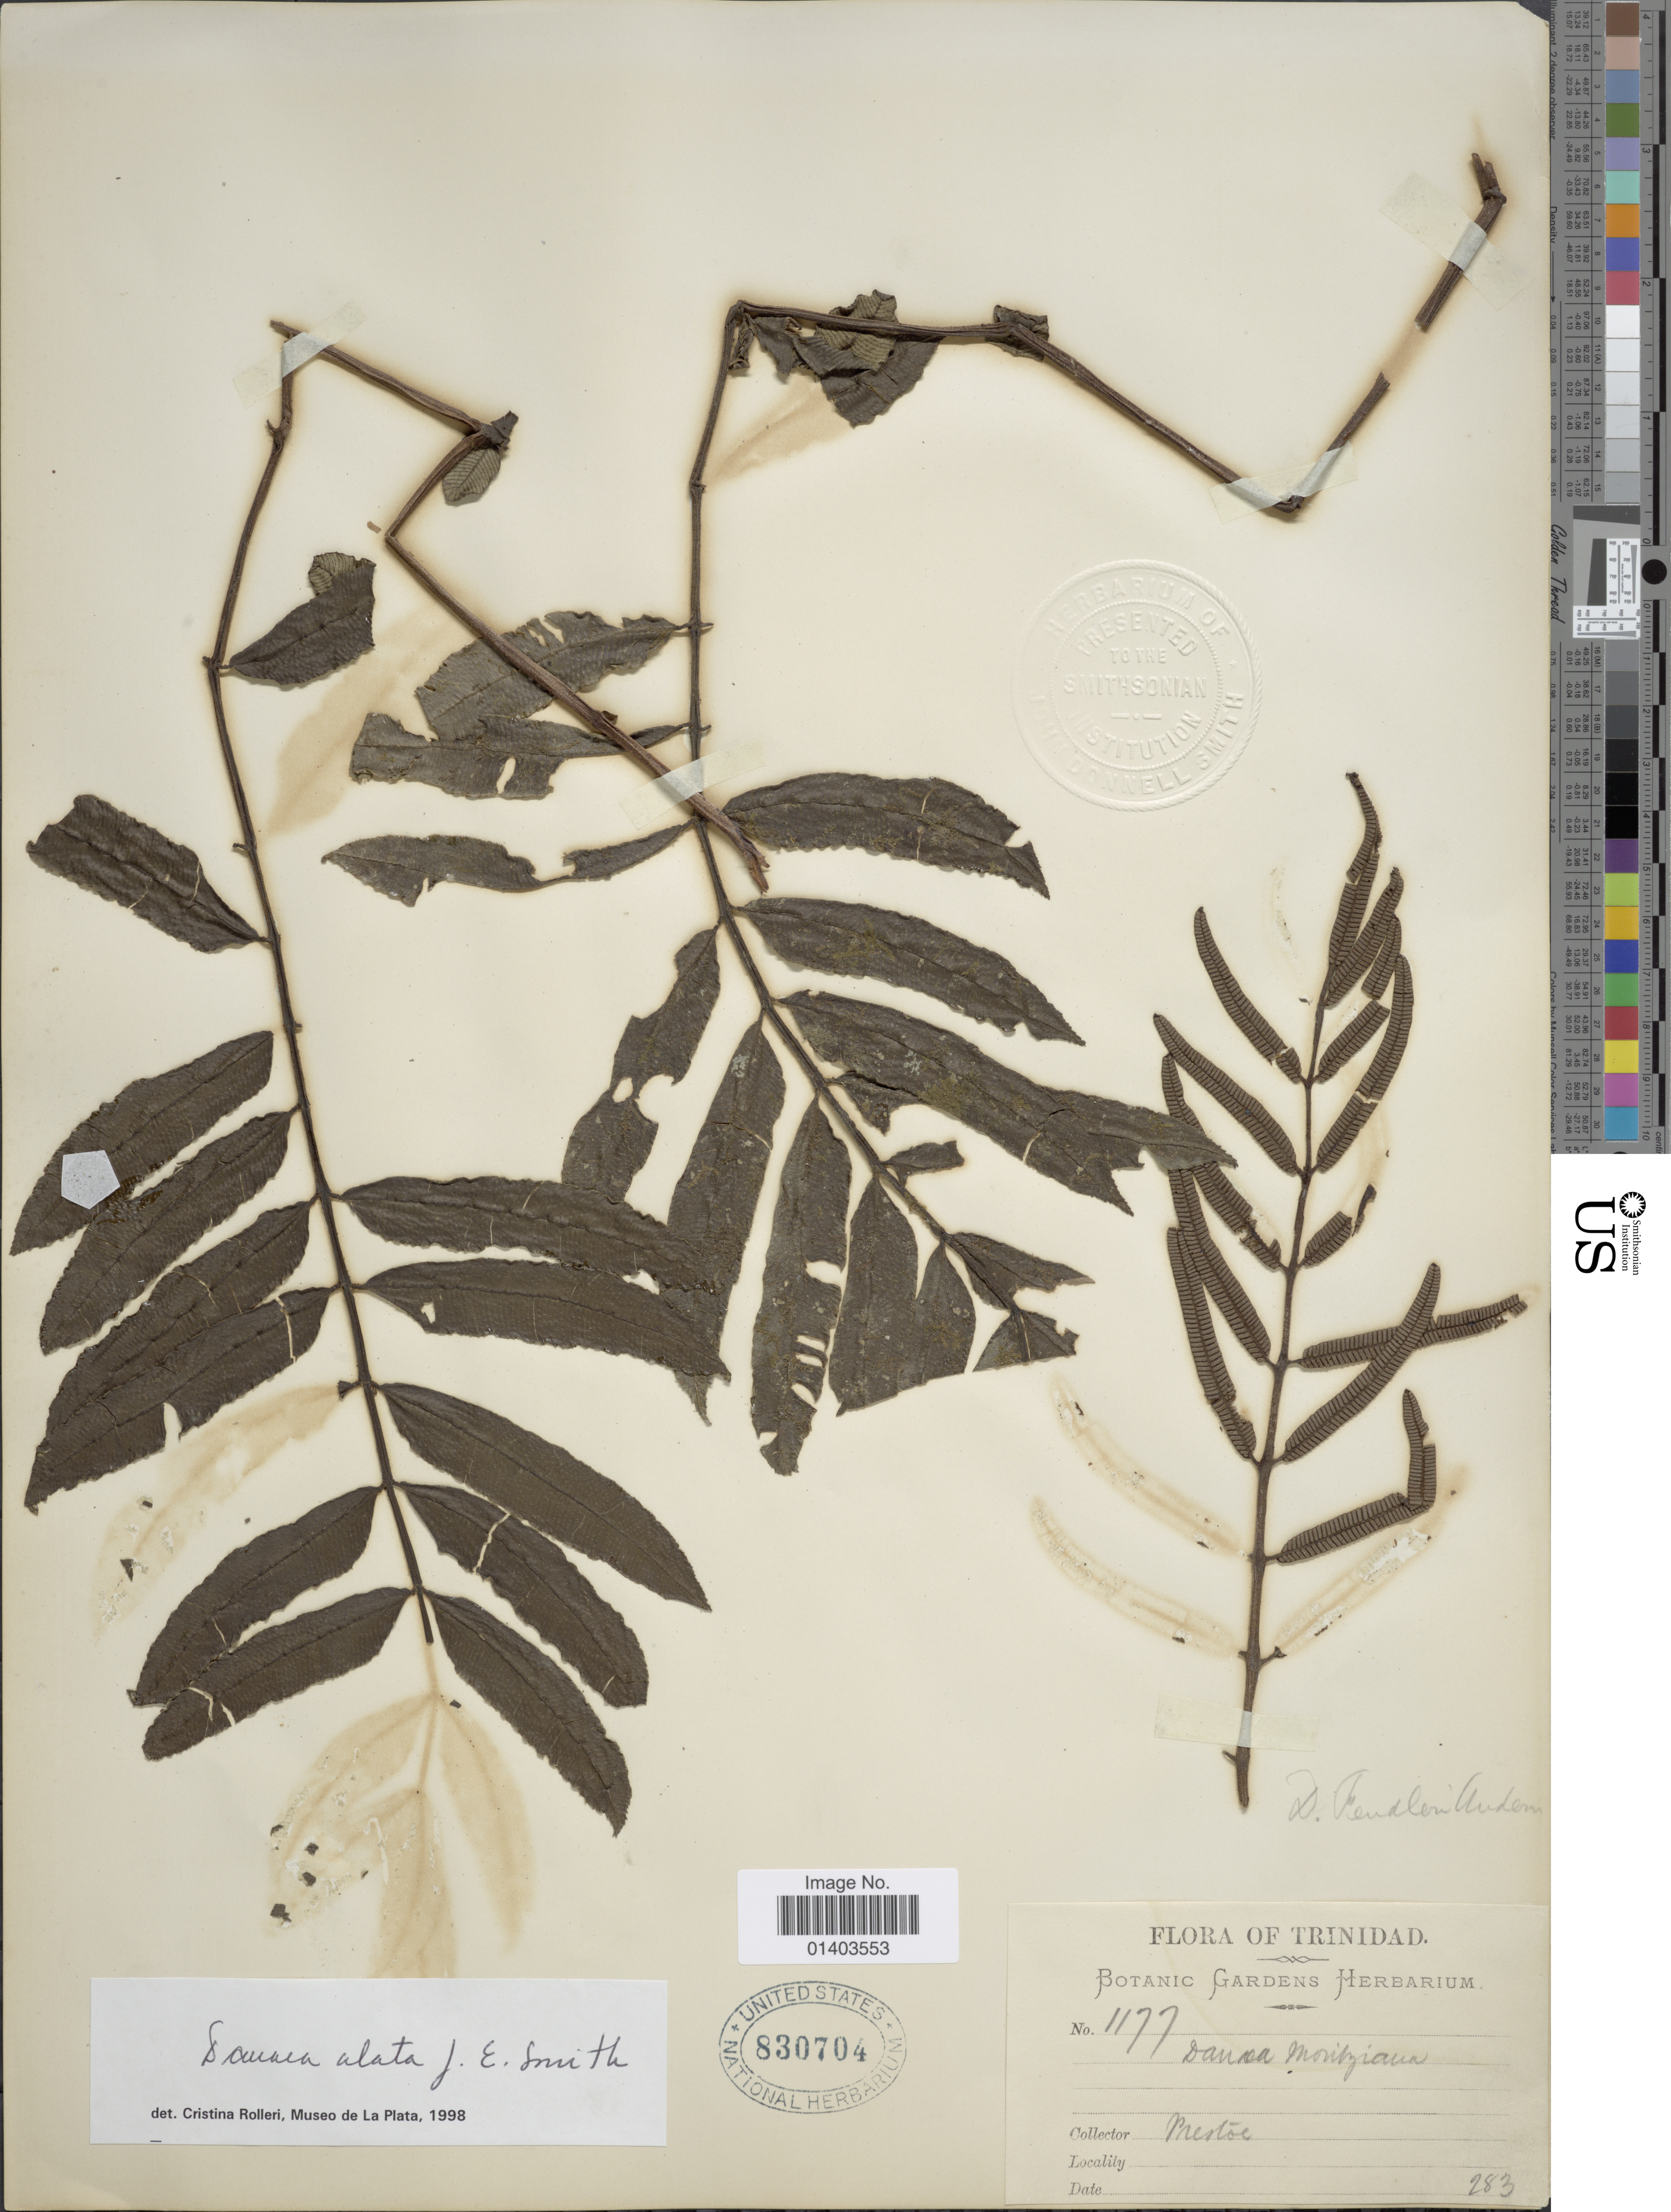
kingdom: Plantae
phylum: Tracheophyta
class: Polypodiopsida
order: Marattiales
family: Marattiaceae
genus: Danaea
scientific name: Danaea alata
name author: Sm.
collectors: H. W. Pretz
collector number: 1177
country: Trinidad and Tobago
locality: Trinidad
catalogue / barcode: US 830704